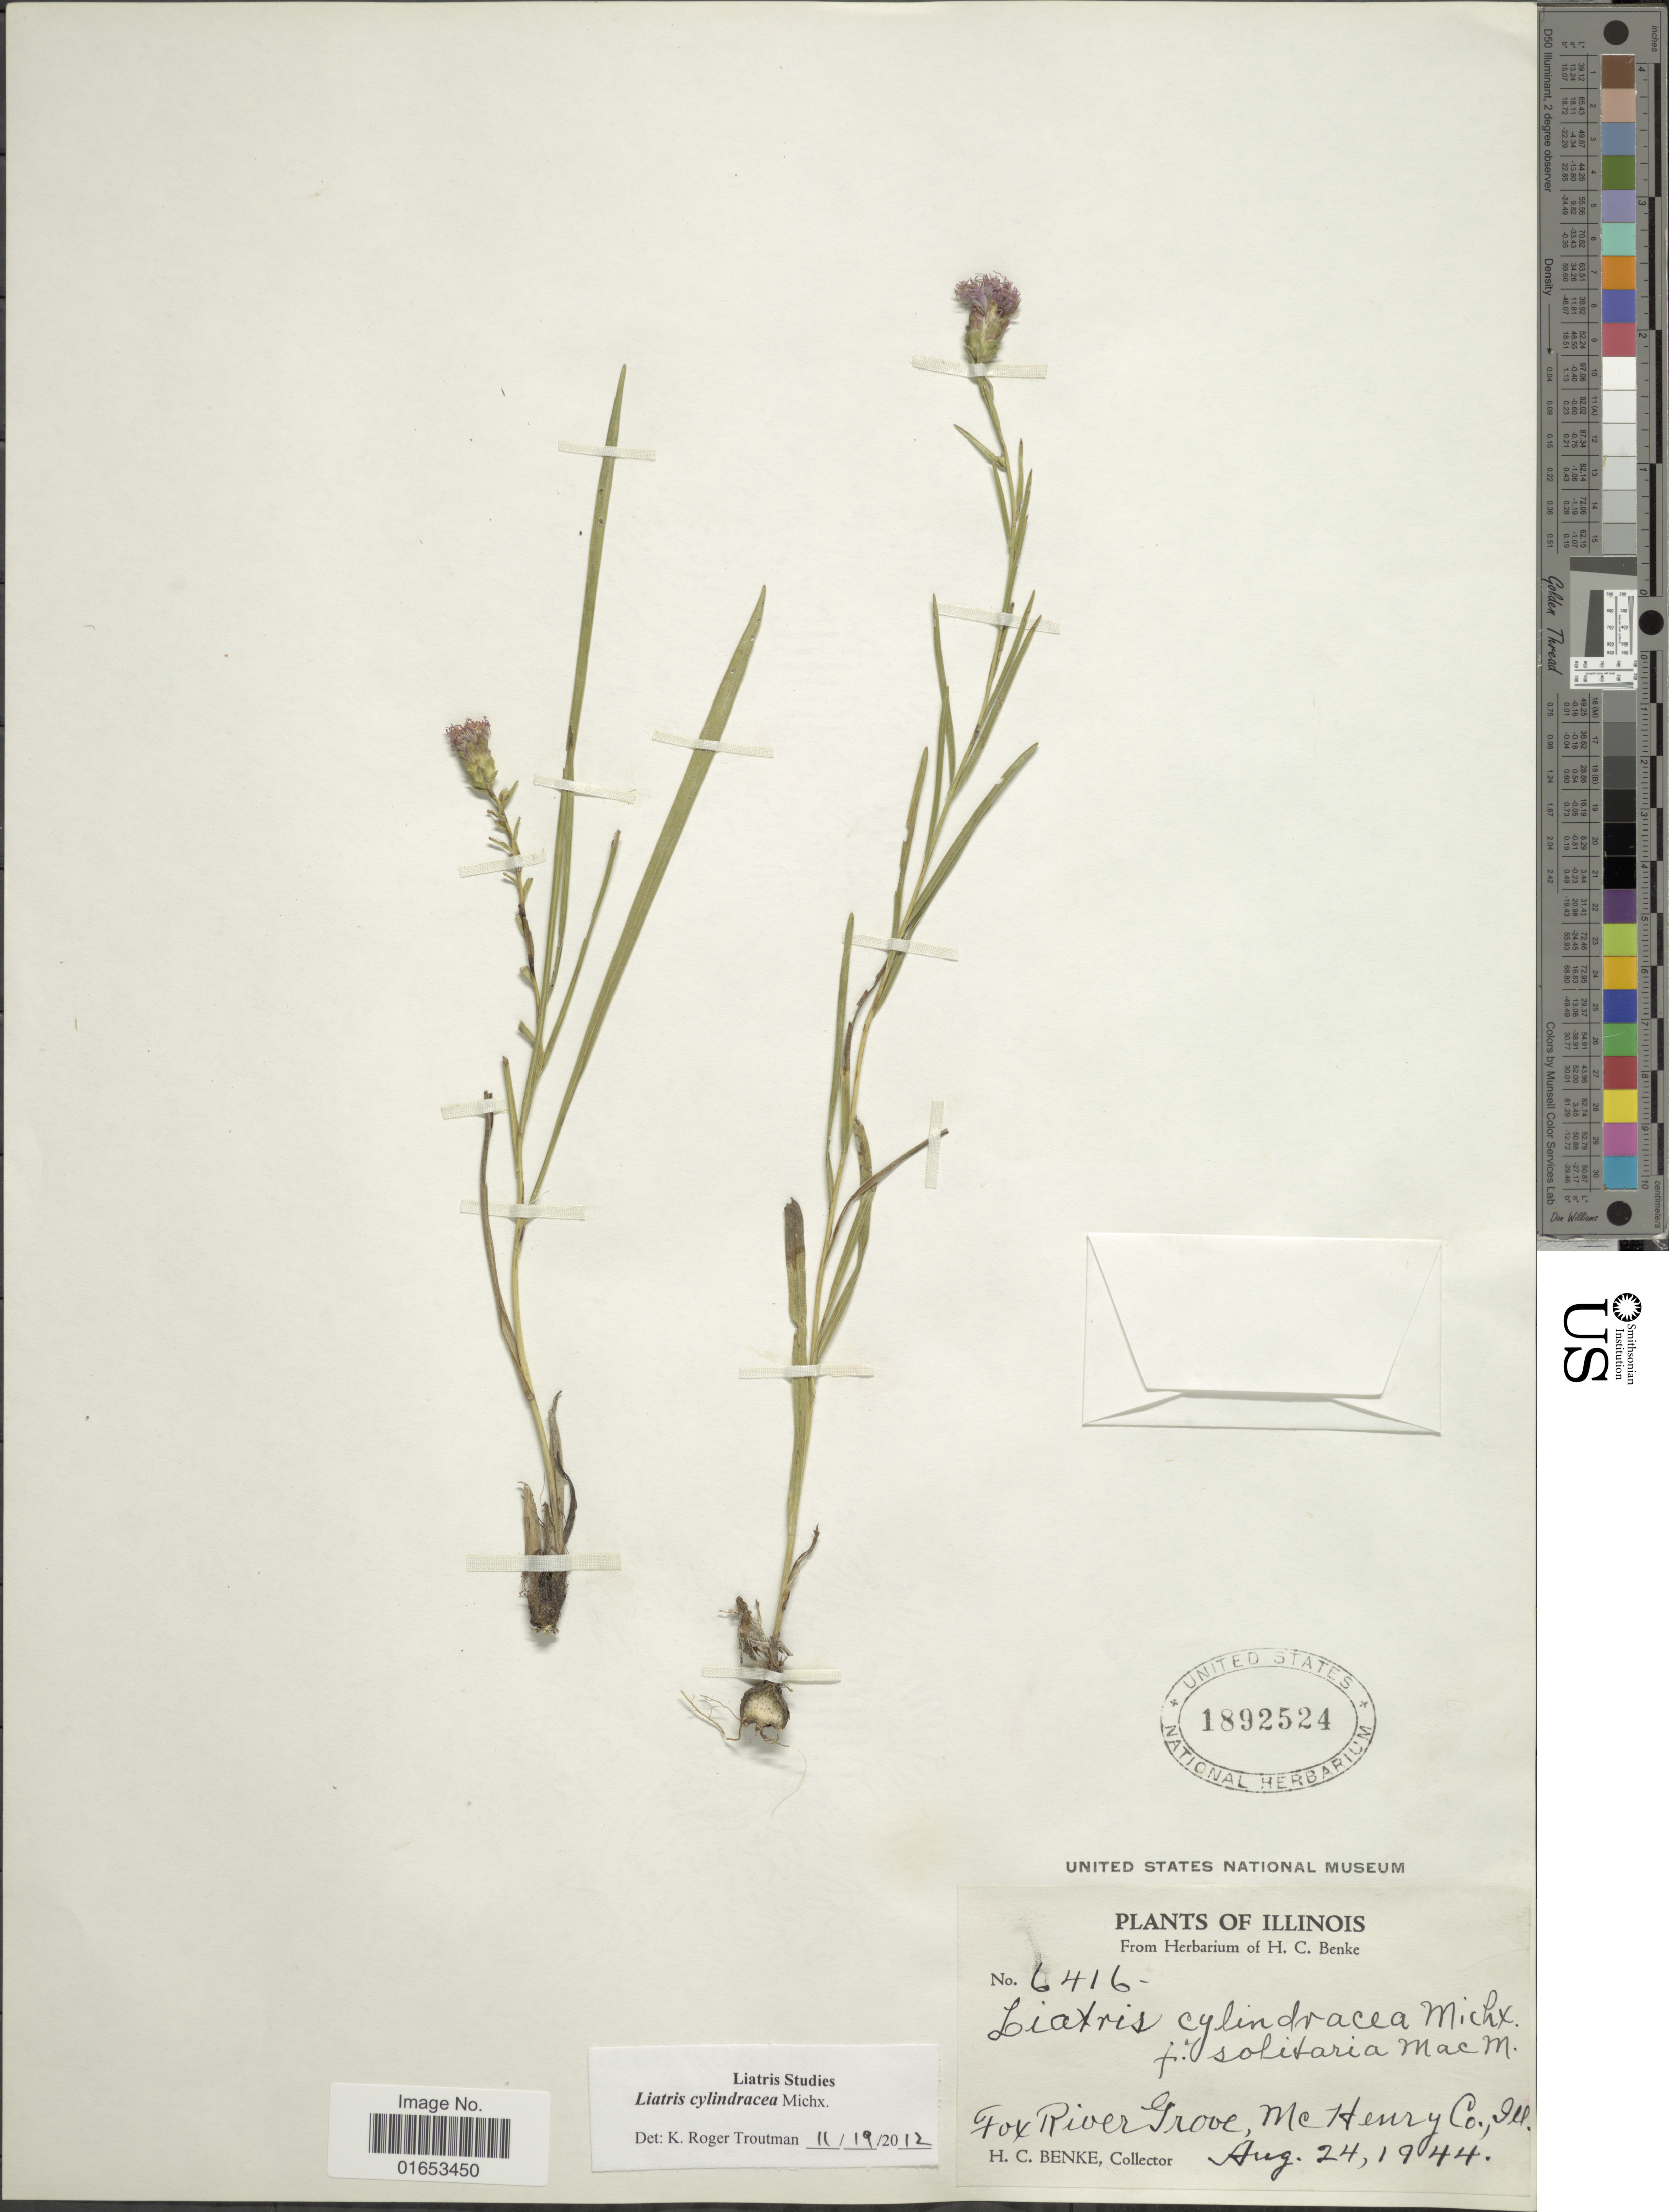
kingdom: Plantae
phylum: Tracheophyta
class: Magnoliopsida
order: Asterales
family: Asteraceae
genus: Liatris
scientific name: Liatris cylindracea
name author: Michaux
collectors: H. Benke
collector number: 6416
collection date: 1944-08-24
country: United States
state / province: Illinois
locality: Fox River Grove, McHenry Co.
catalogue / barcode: US 1892524